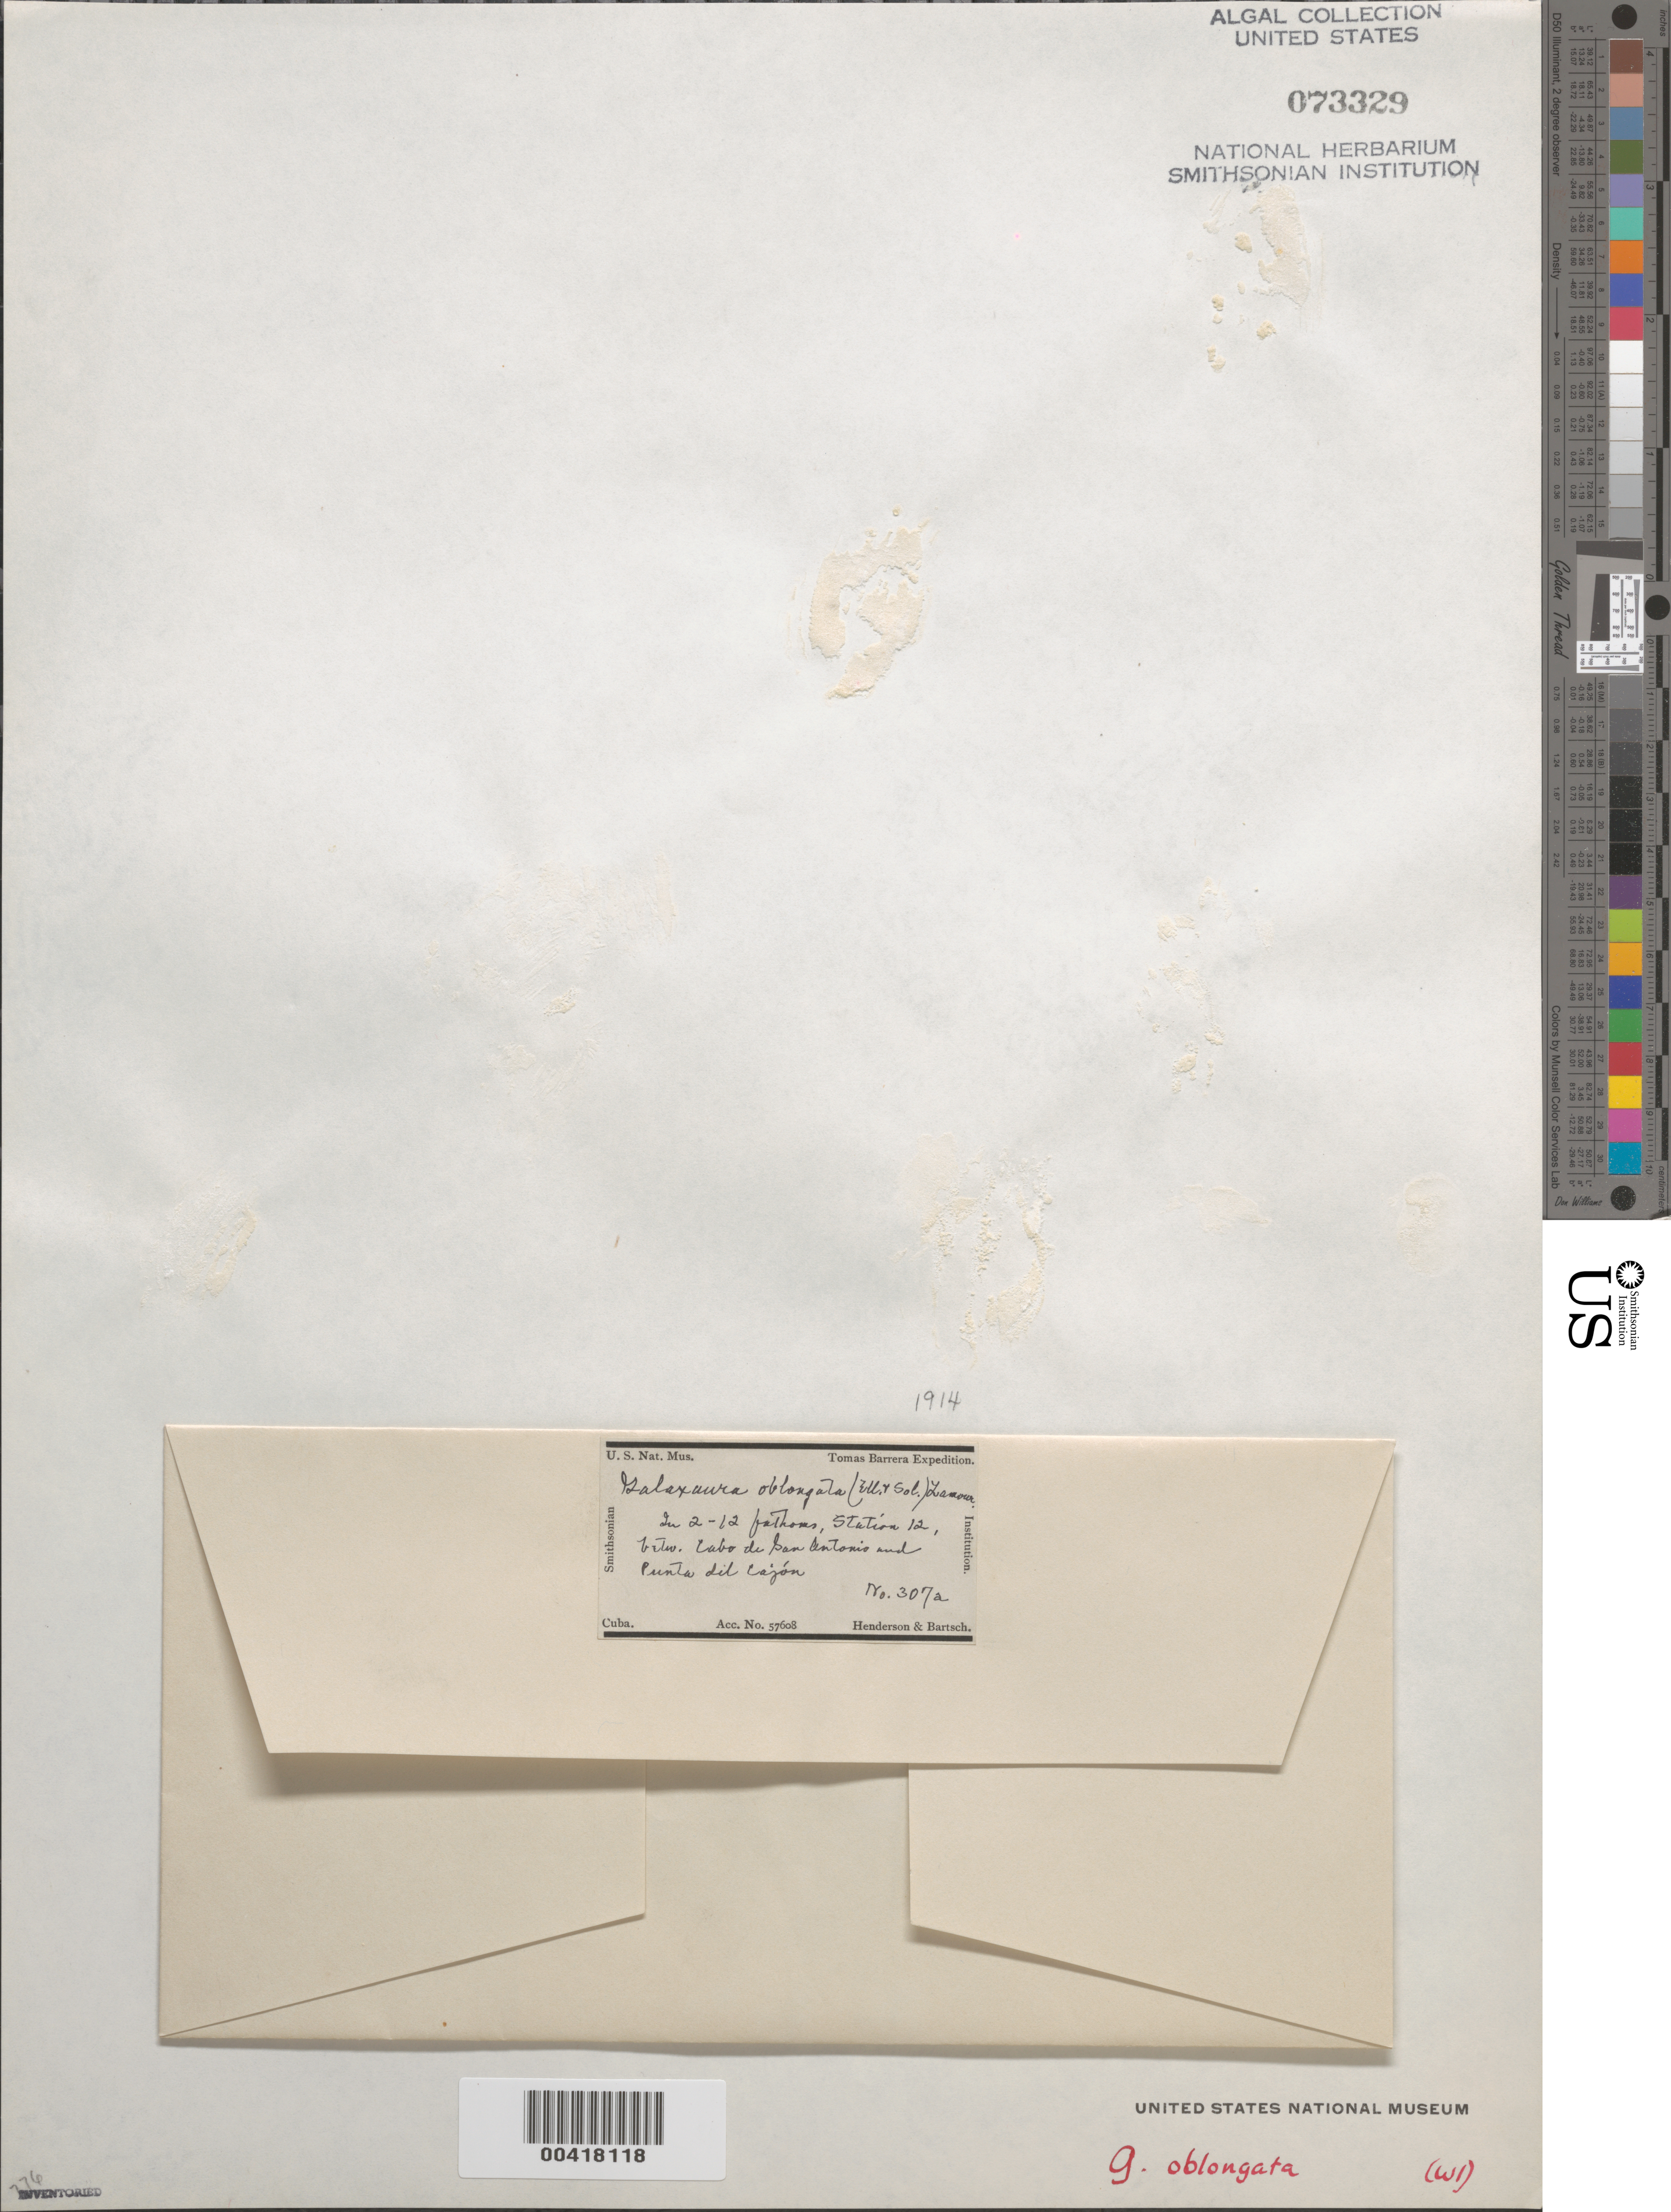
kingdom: Plantae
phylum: Rhodophyta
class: Florideophyceae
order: Nemaliales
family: Galaxauraceae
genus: Tricleocarpa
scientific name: Tricleocarpa fragilis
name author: (L.) Huisman & R.A. Towns.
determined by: Algae name updating Project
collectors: J. Henderson & P. Bartsch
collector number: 307a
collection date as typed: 1914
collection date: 1914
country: Cuba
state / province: Pinar del Río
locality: Between cabo de san antonio and punta del cajon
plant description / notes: Tomas Barrera Expedition, 1914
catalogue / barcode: US 73329